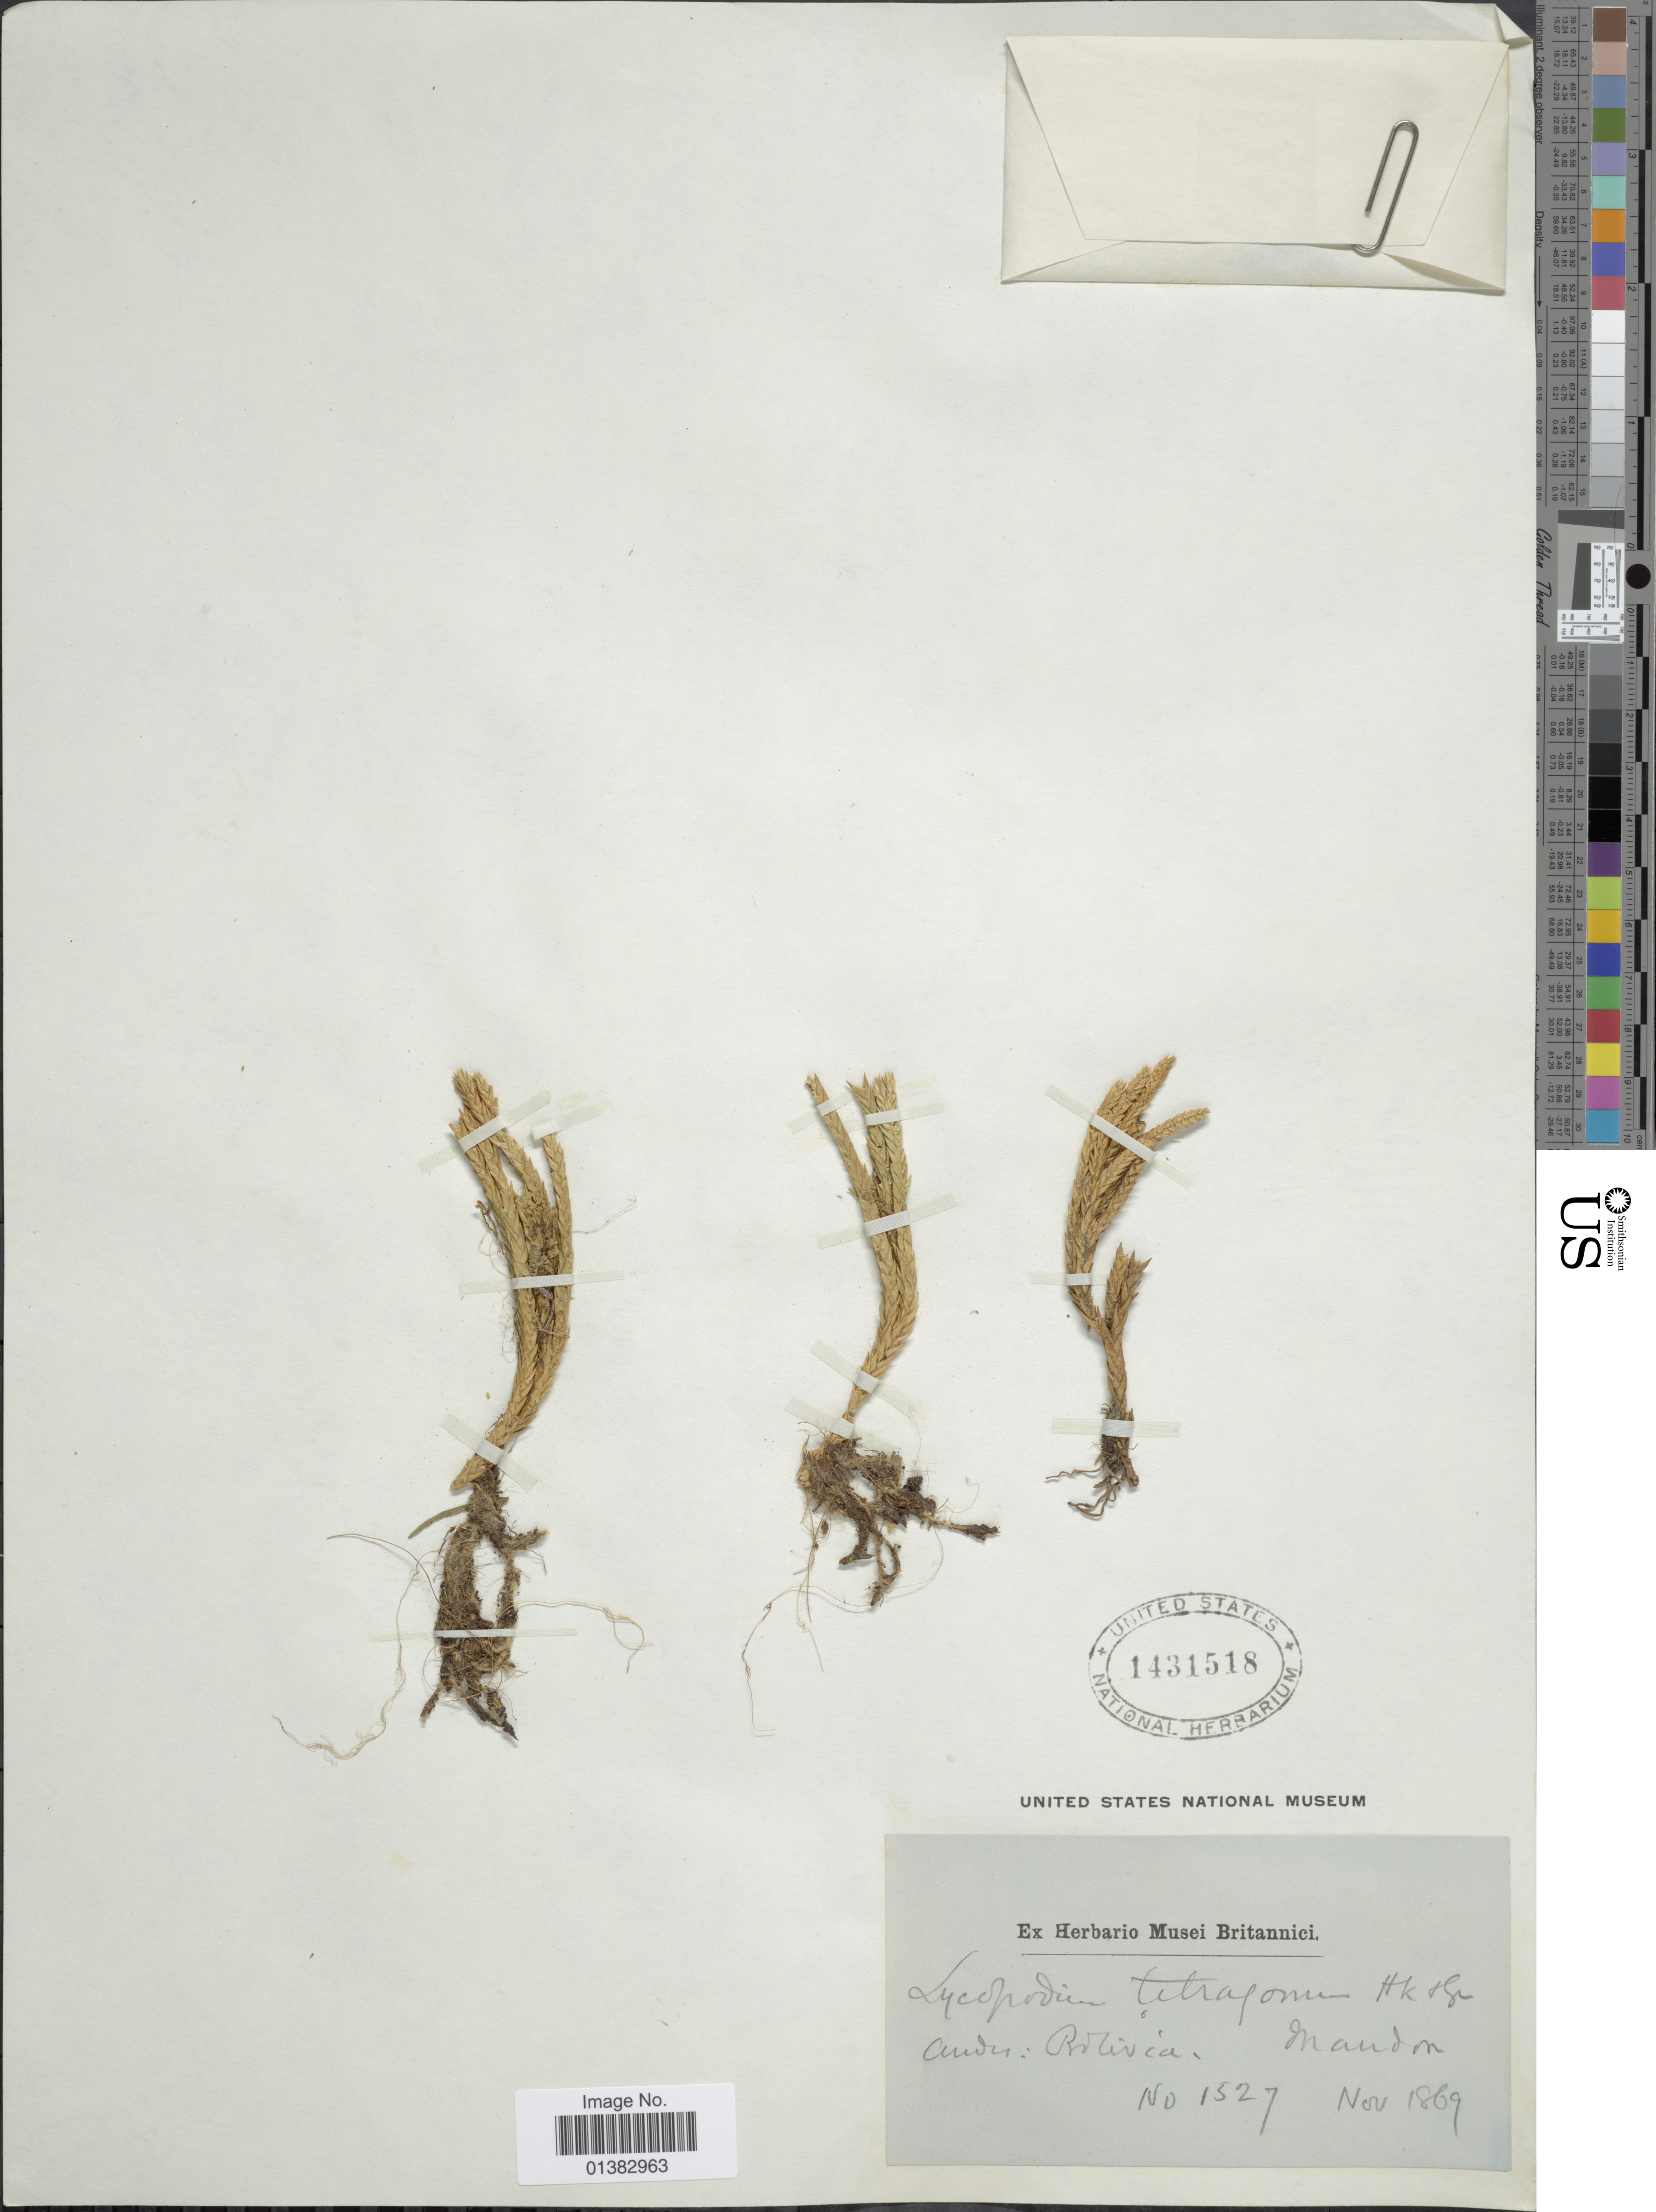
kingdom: Plantae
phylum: Tracheophyta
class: Lycopodiopsida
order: Lycopodiales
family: Lycopodiaceae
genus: Phlegmariurus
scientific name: Phlegmariurus tetragonus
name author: (Hook. & Grev.) B. Øllg.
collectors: Mandon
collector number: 1527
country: Bolivia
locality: Andes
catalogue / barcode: US 1431518